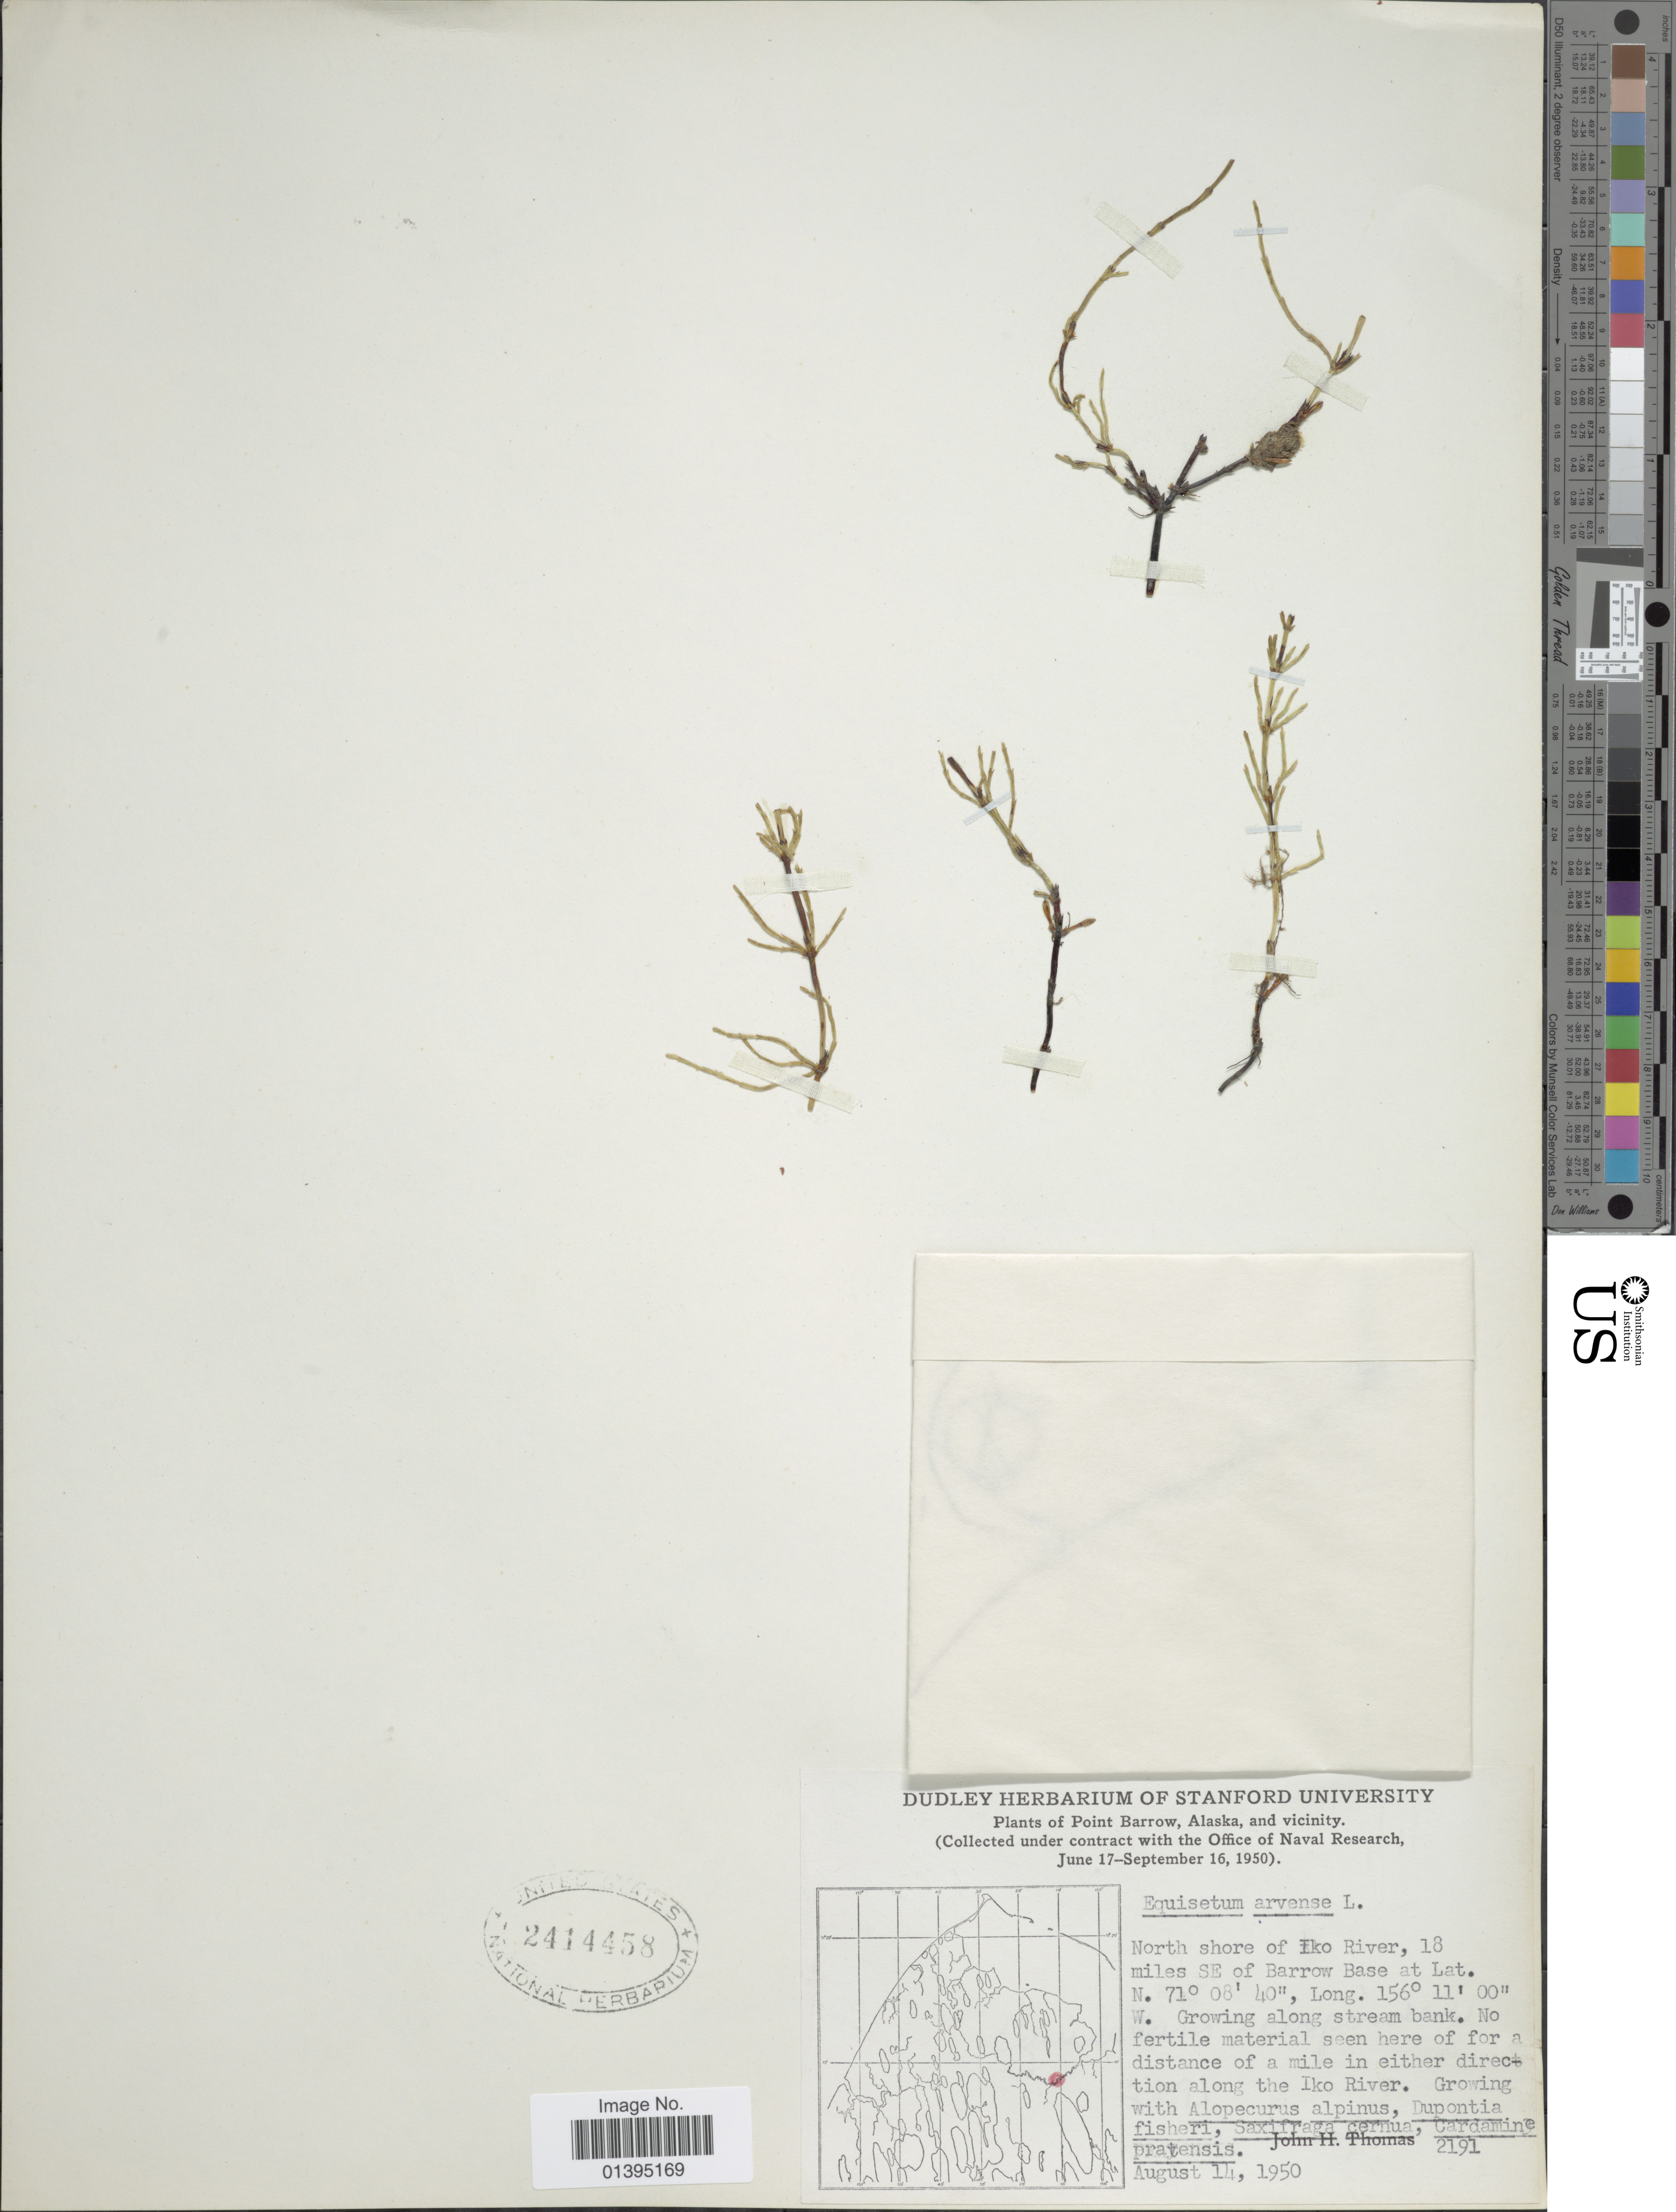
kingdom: Plantae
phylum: Tracheophyta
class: Polypodiopsida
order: Equisetales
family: Equisetaceae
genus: Equisetum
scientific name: Equisetum arvense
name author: L.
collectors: J. H. Thomas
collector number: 2191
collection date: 1950-08-14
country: United States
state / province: Alaska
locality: Point Barrow and vicinity, North shore of Iko River, 18 miles SE of Barrow Base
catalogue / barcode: US 2414458